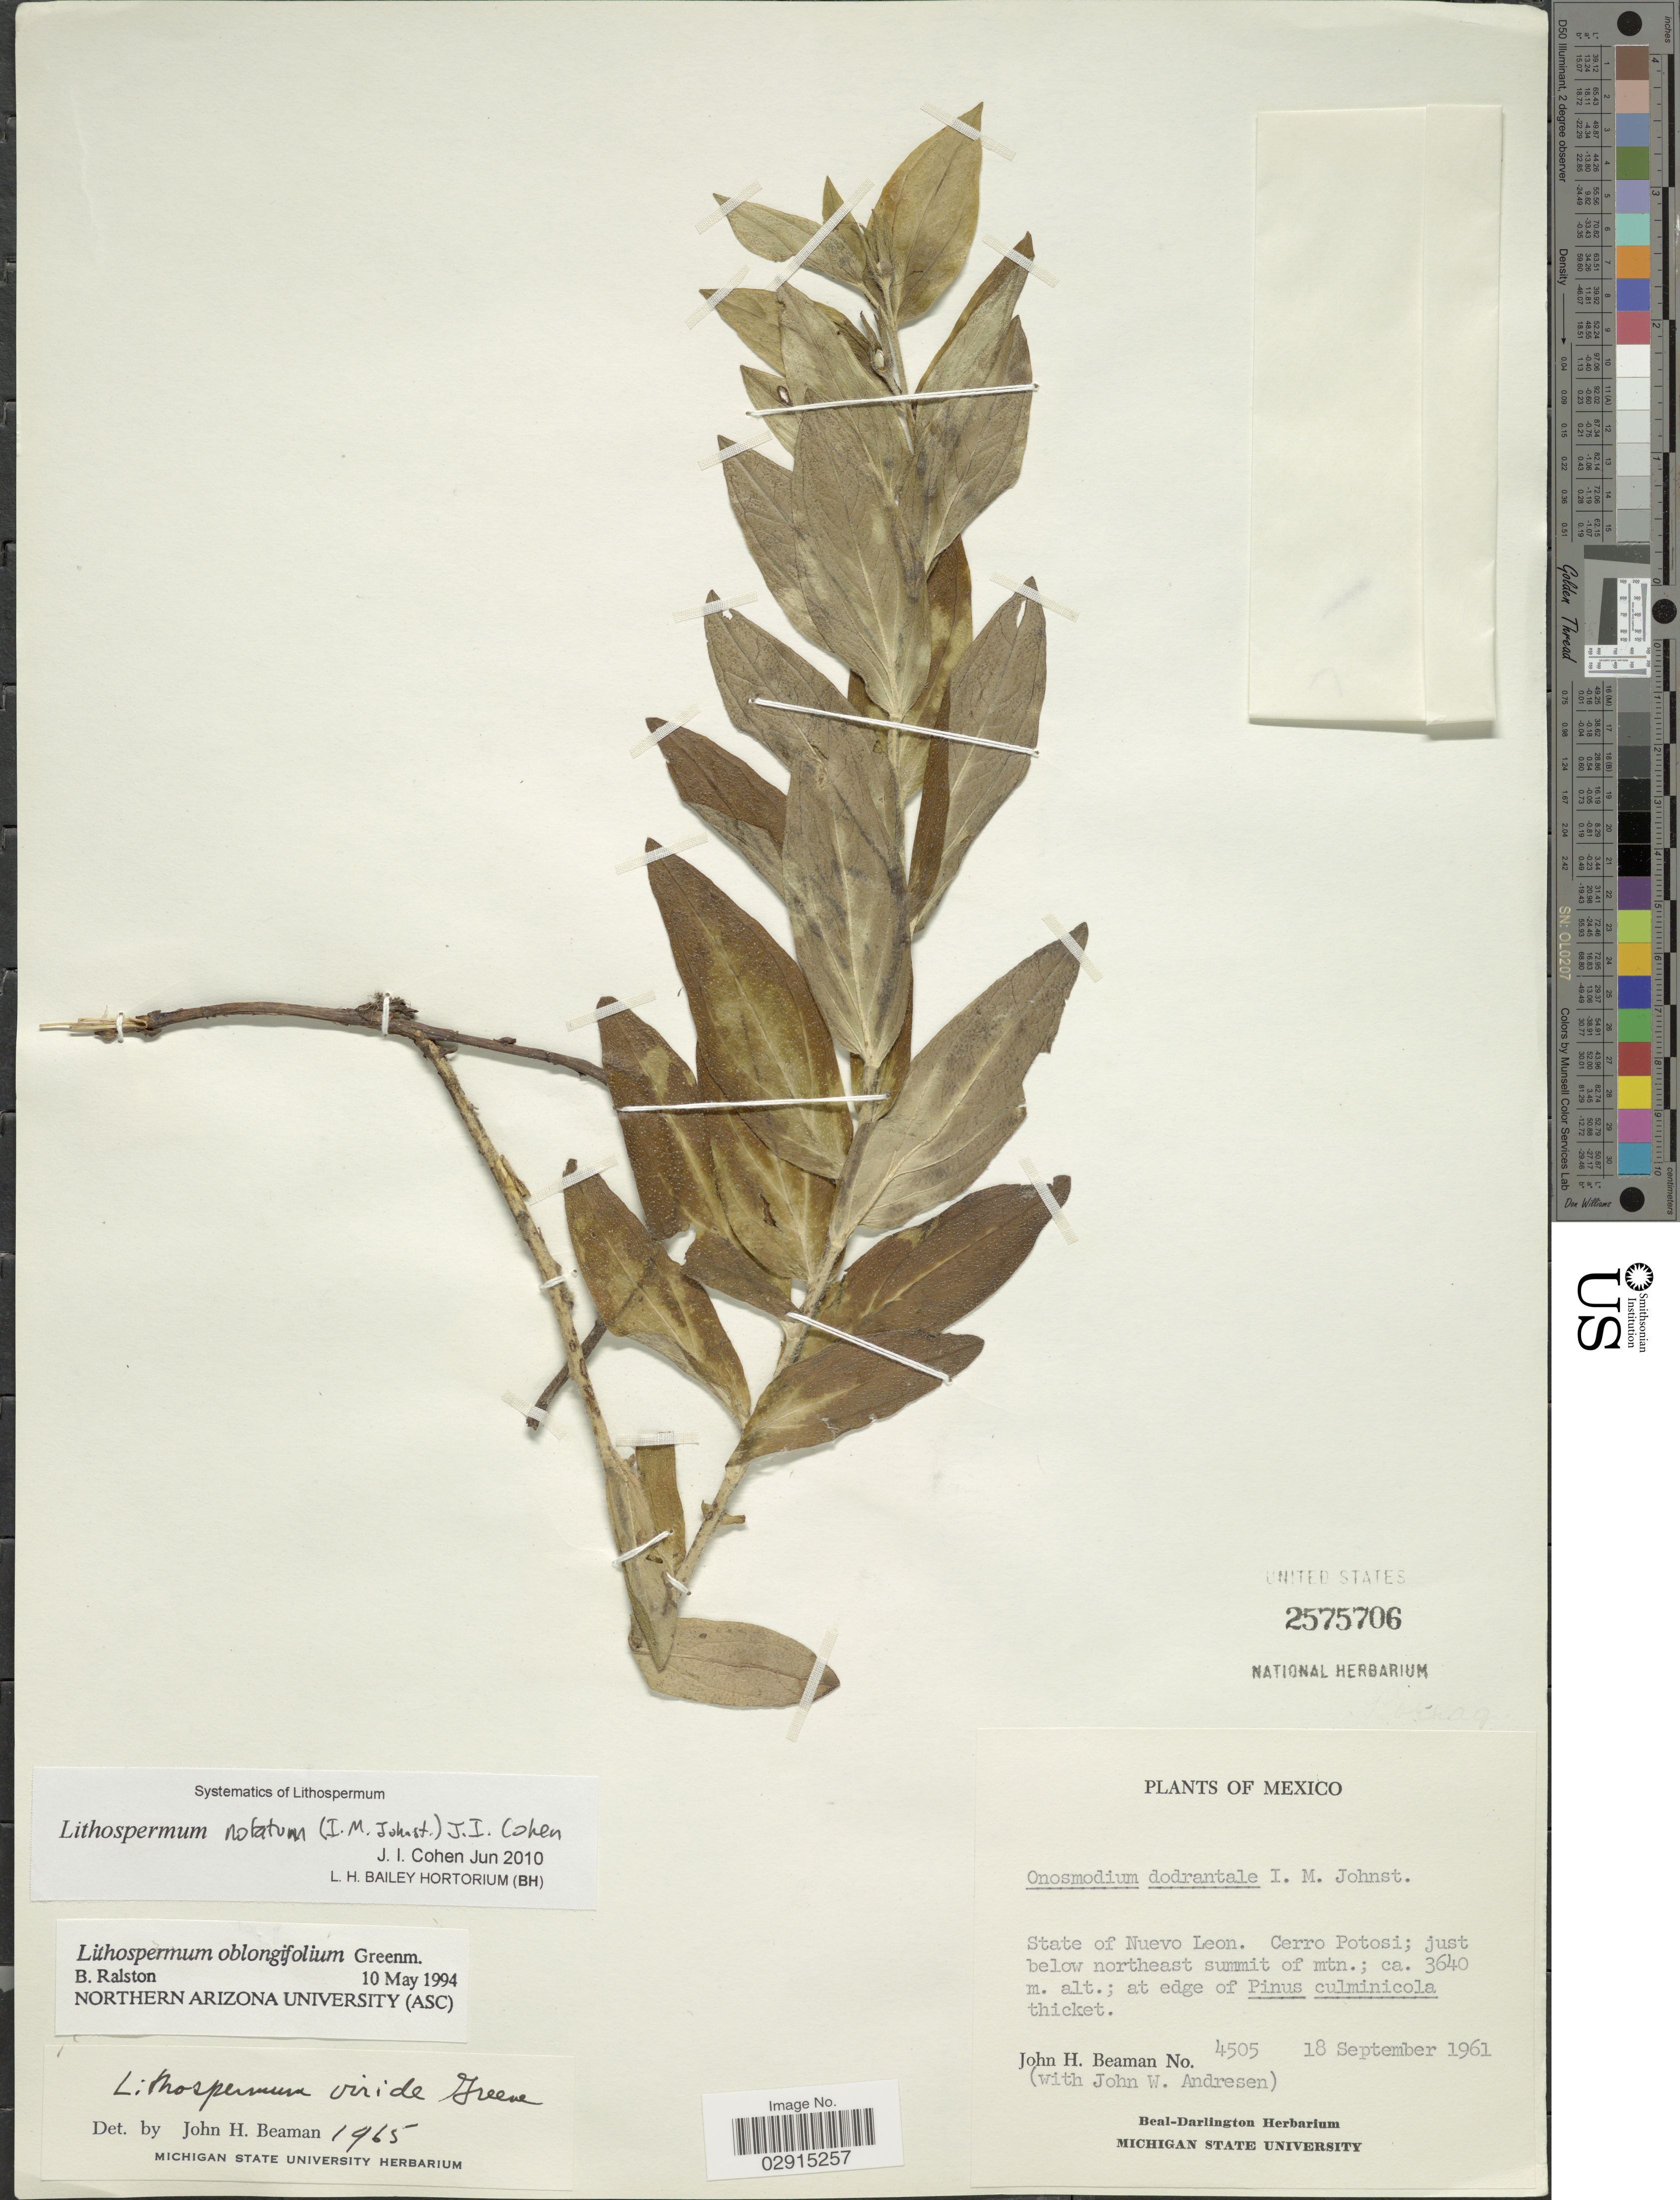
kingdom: Plantae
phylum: Tracheophyta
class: Magnoliopsida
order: Boraginales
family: Boraginaceae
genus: Lithospermum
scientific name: Lithospermum notatum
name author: (I.M. Johnst.) Cohen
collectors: J. H. Beaman & J. Andrésen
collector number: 4505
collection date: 1961-09-18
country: Mexico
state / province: Nuevo León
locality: State of Nuevo Leon. Cerro Potosi; just below northeast summit of mtn.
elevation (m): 3640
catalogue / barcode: US 2575706